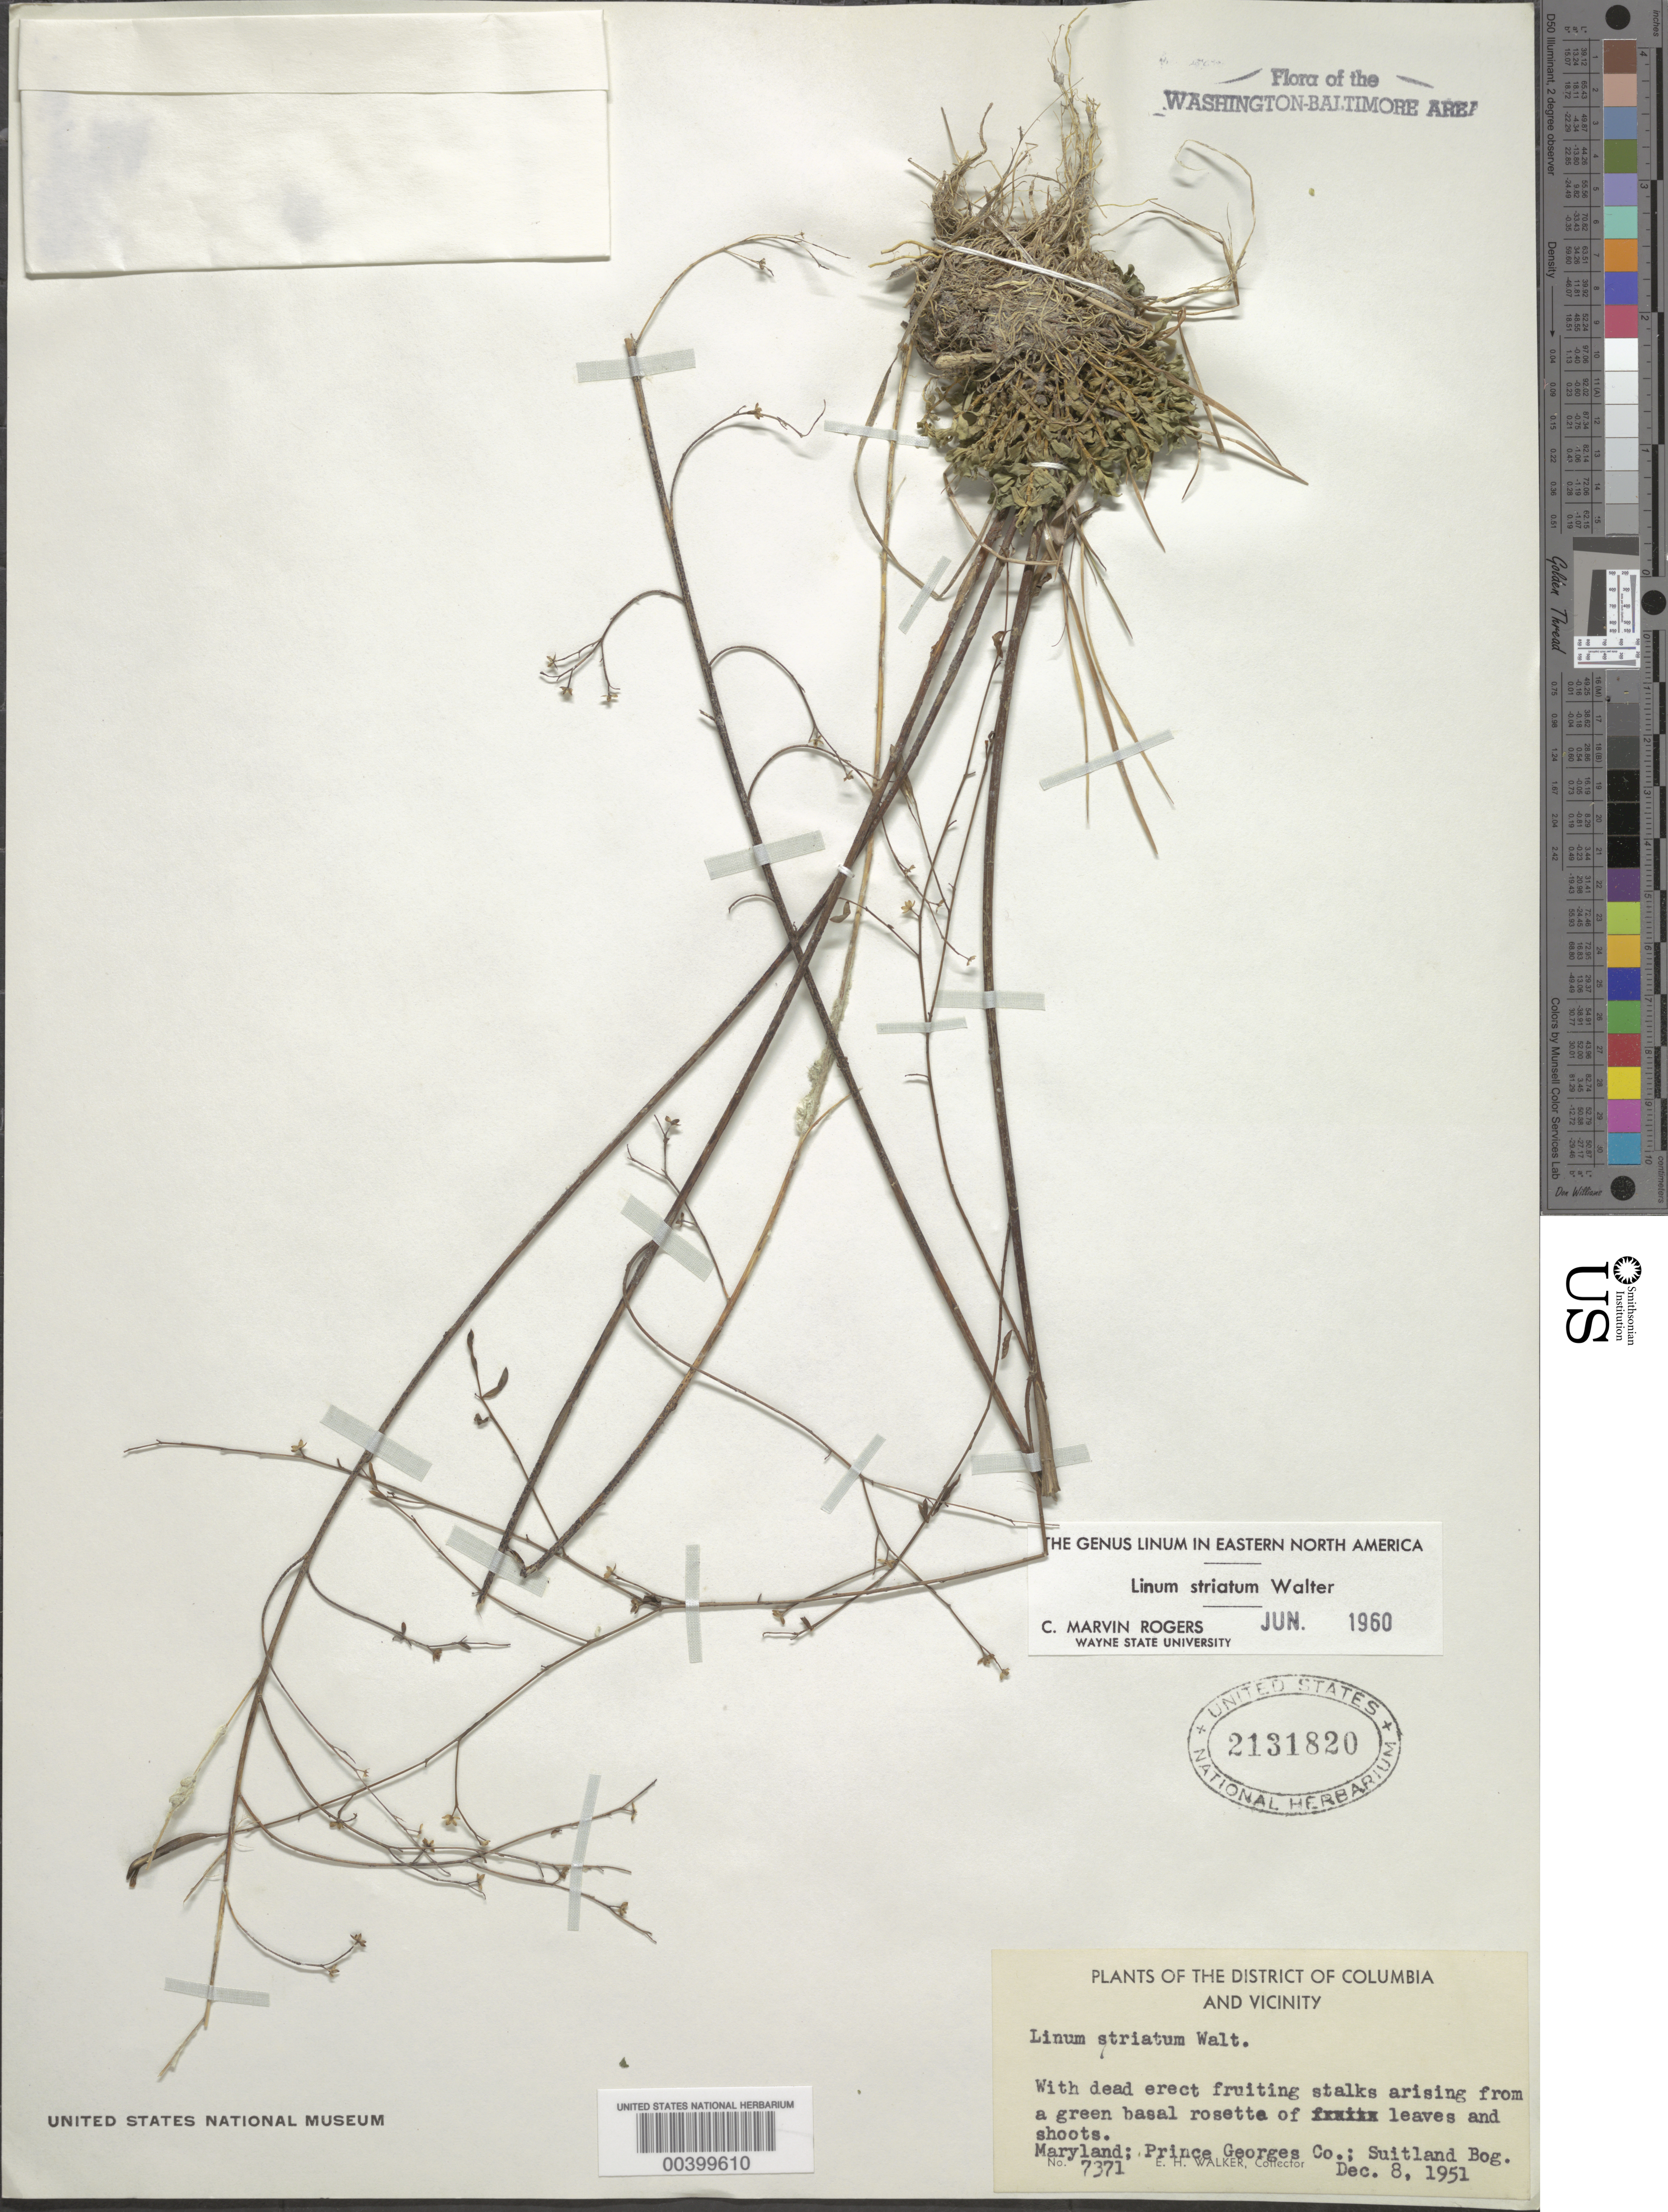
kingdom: Plantae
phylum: Tracheophyta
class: Magnoliopsida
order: Malpighiales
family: Linaceae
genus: Linum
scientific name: Linum striatum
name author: Walter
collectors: E. H. Walker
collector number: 7371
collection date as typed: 08 Dec 1951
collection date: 1951-12-08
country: United States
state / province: Maryland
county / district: Prince George's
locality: Suitland Bog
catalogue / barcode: US 2131820